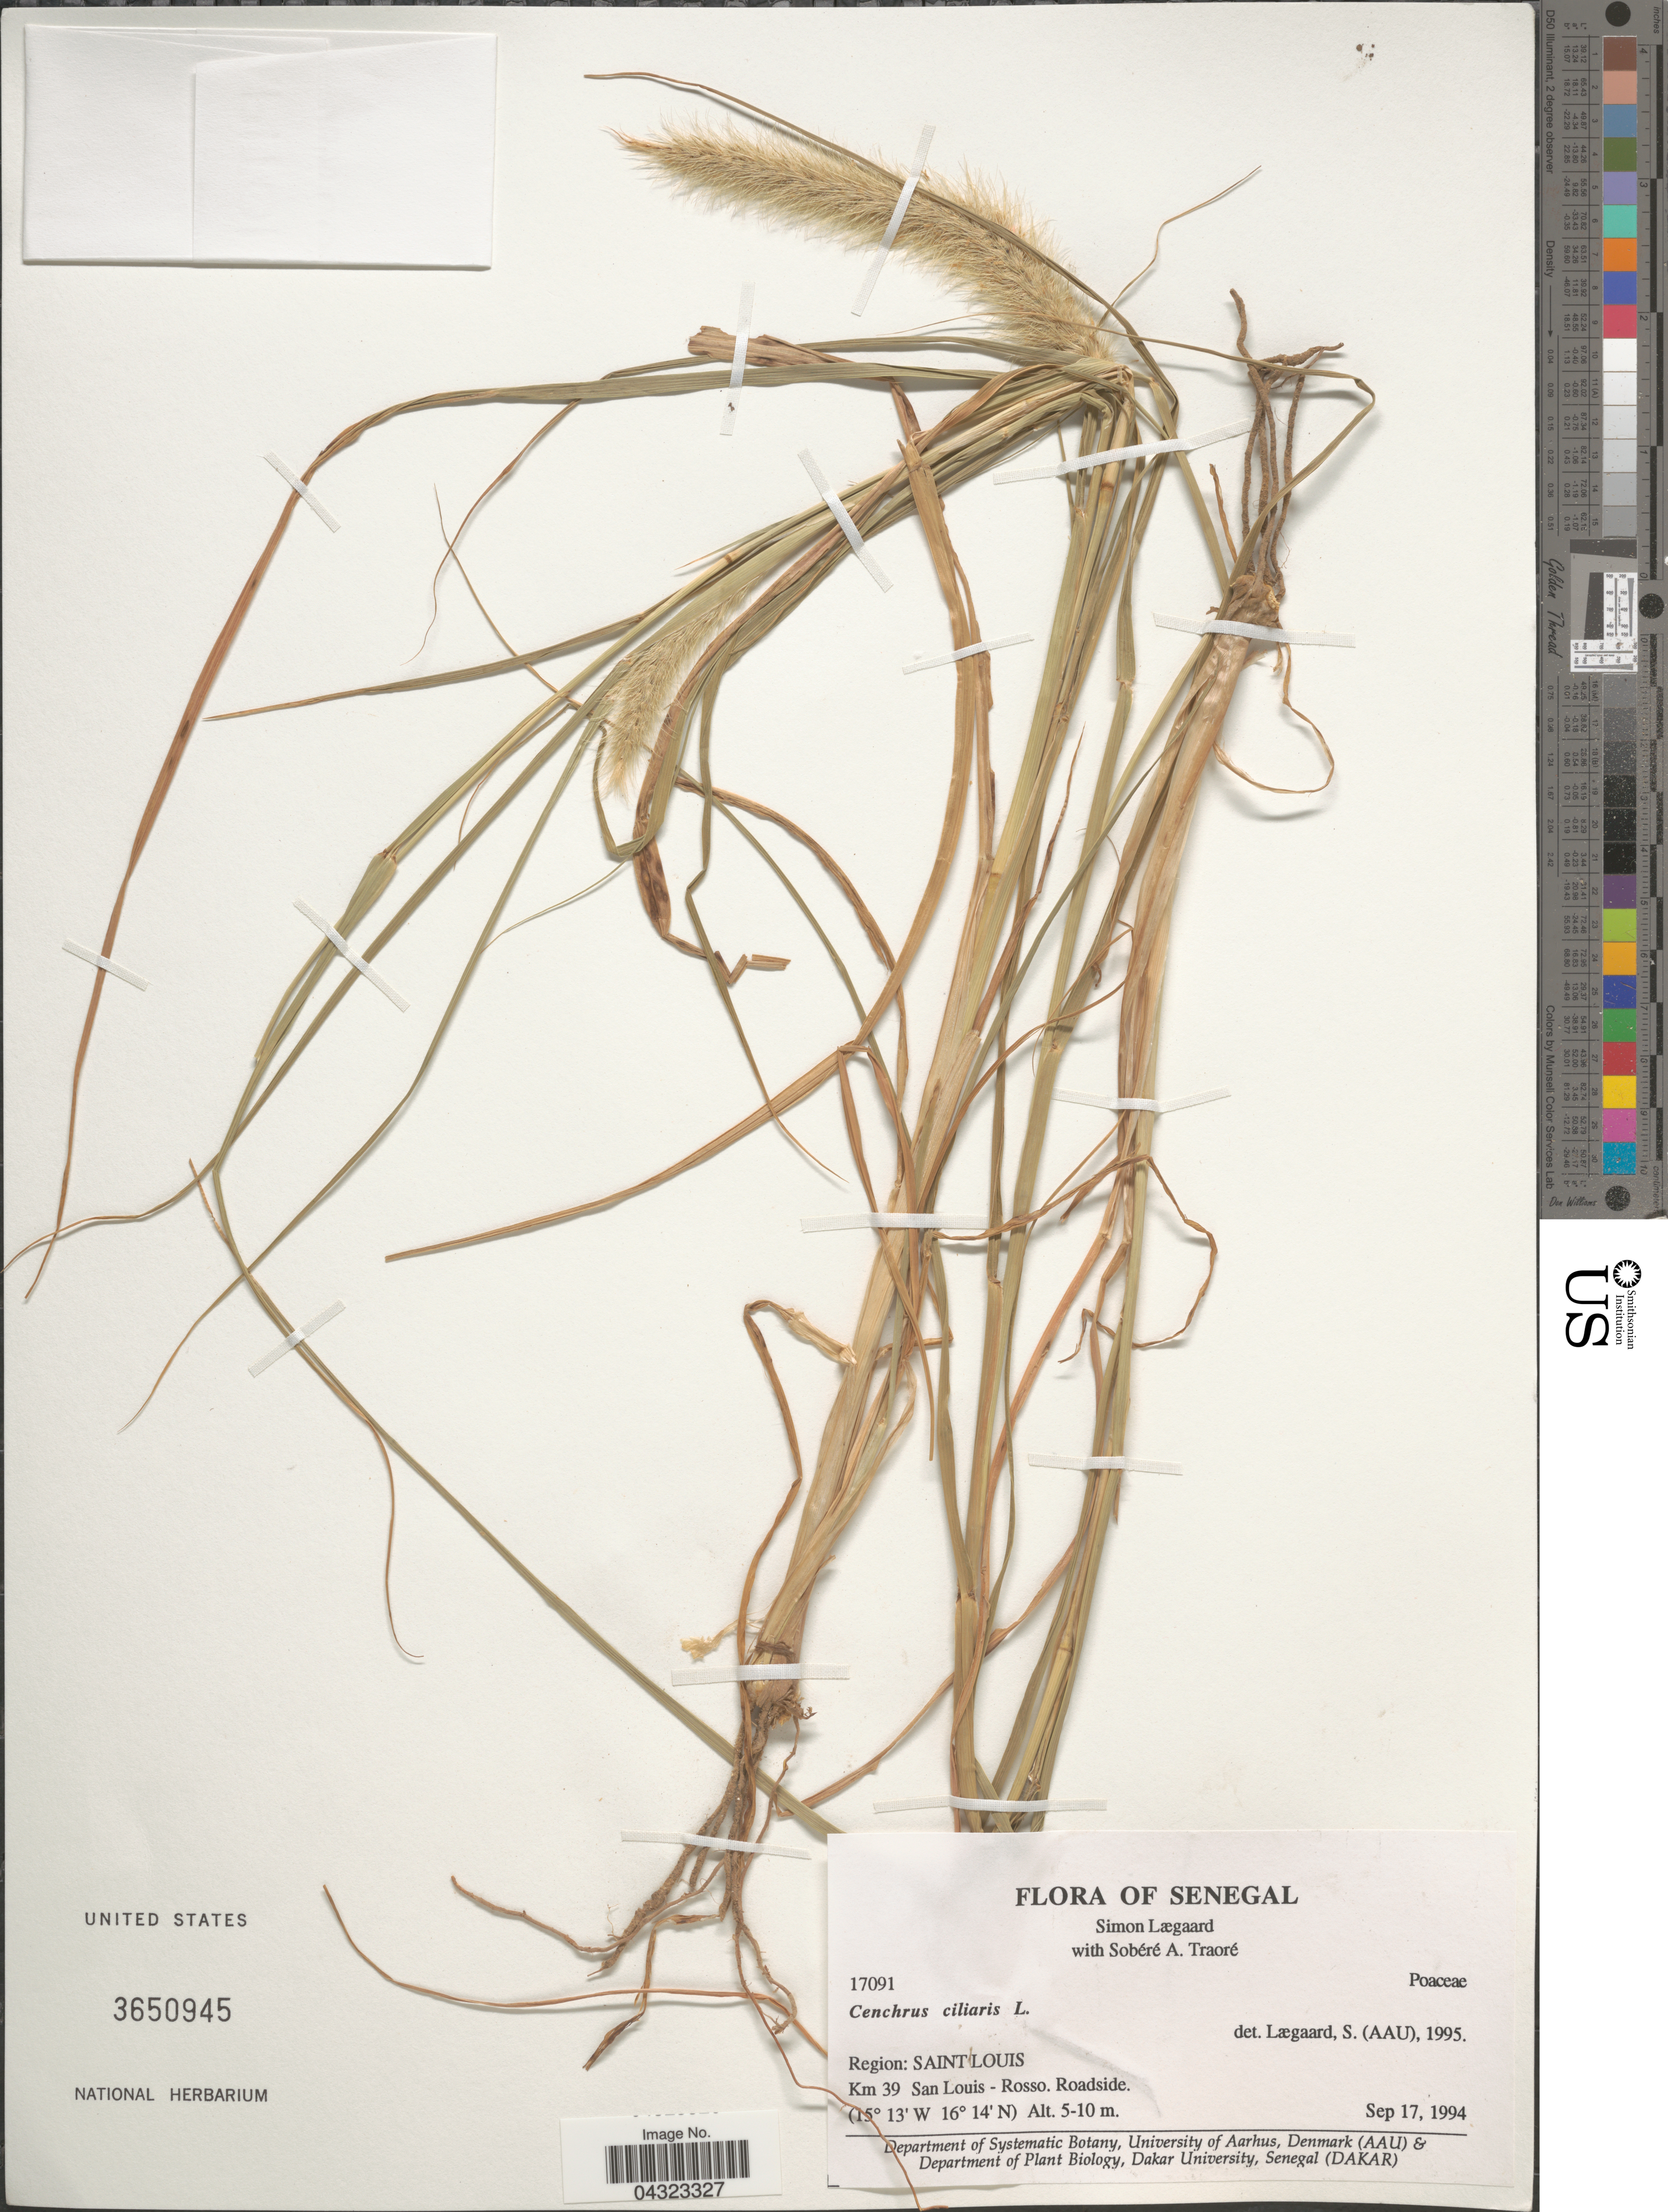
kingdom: Plantae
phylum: Tracheophyta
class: Liliopsida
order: Poales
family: Poaceae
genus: Cenchrus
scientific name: Cenchrus ciliaris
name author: L.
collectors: S. Lægaard & S. Traore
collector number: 17091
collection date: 1994-09-17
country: Senegal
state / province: Saint-Louis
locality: Region: Saint-Louis. Km 39 San Louis - Rosso. Roadside.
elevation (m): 5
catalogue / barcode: US 3650945